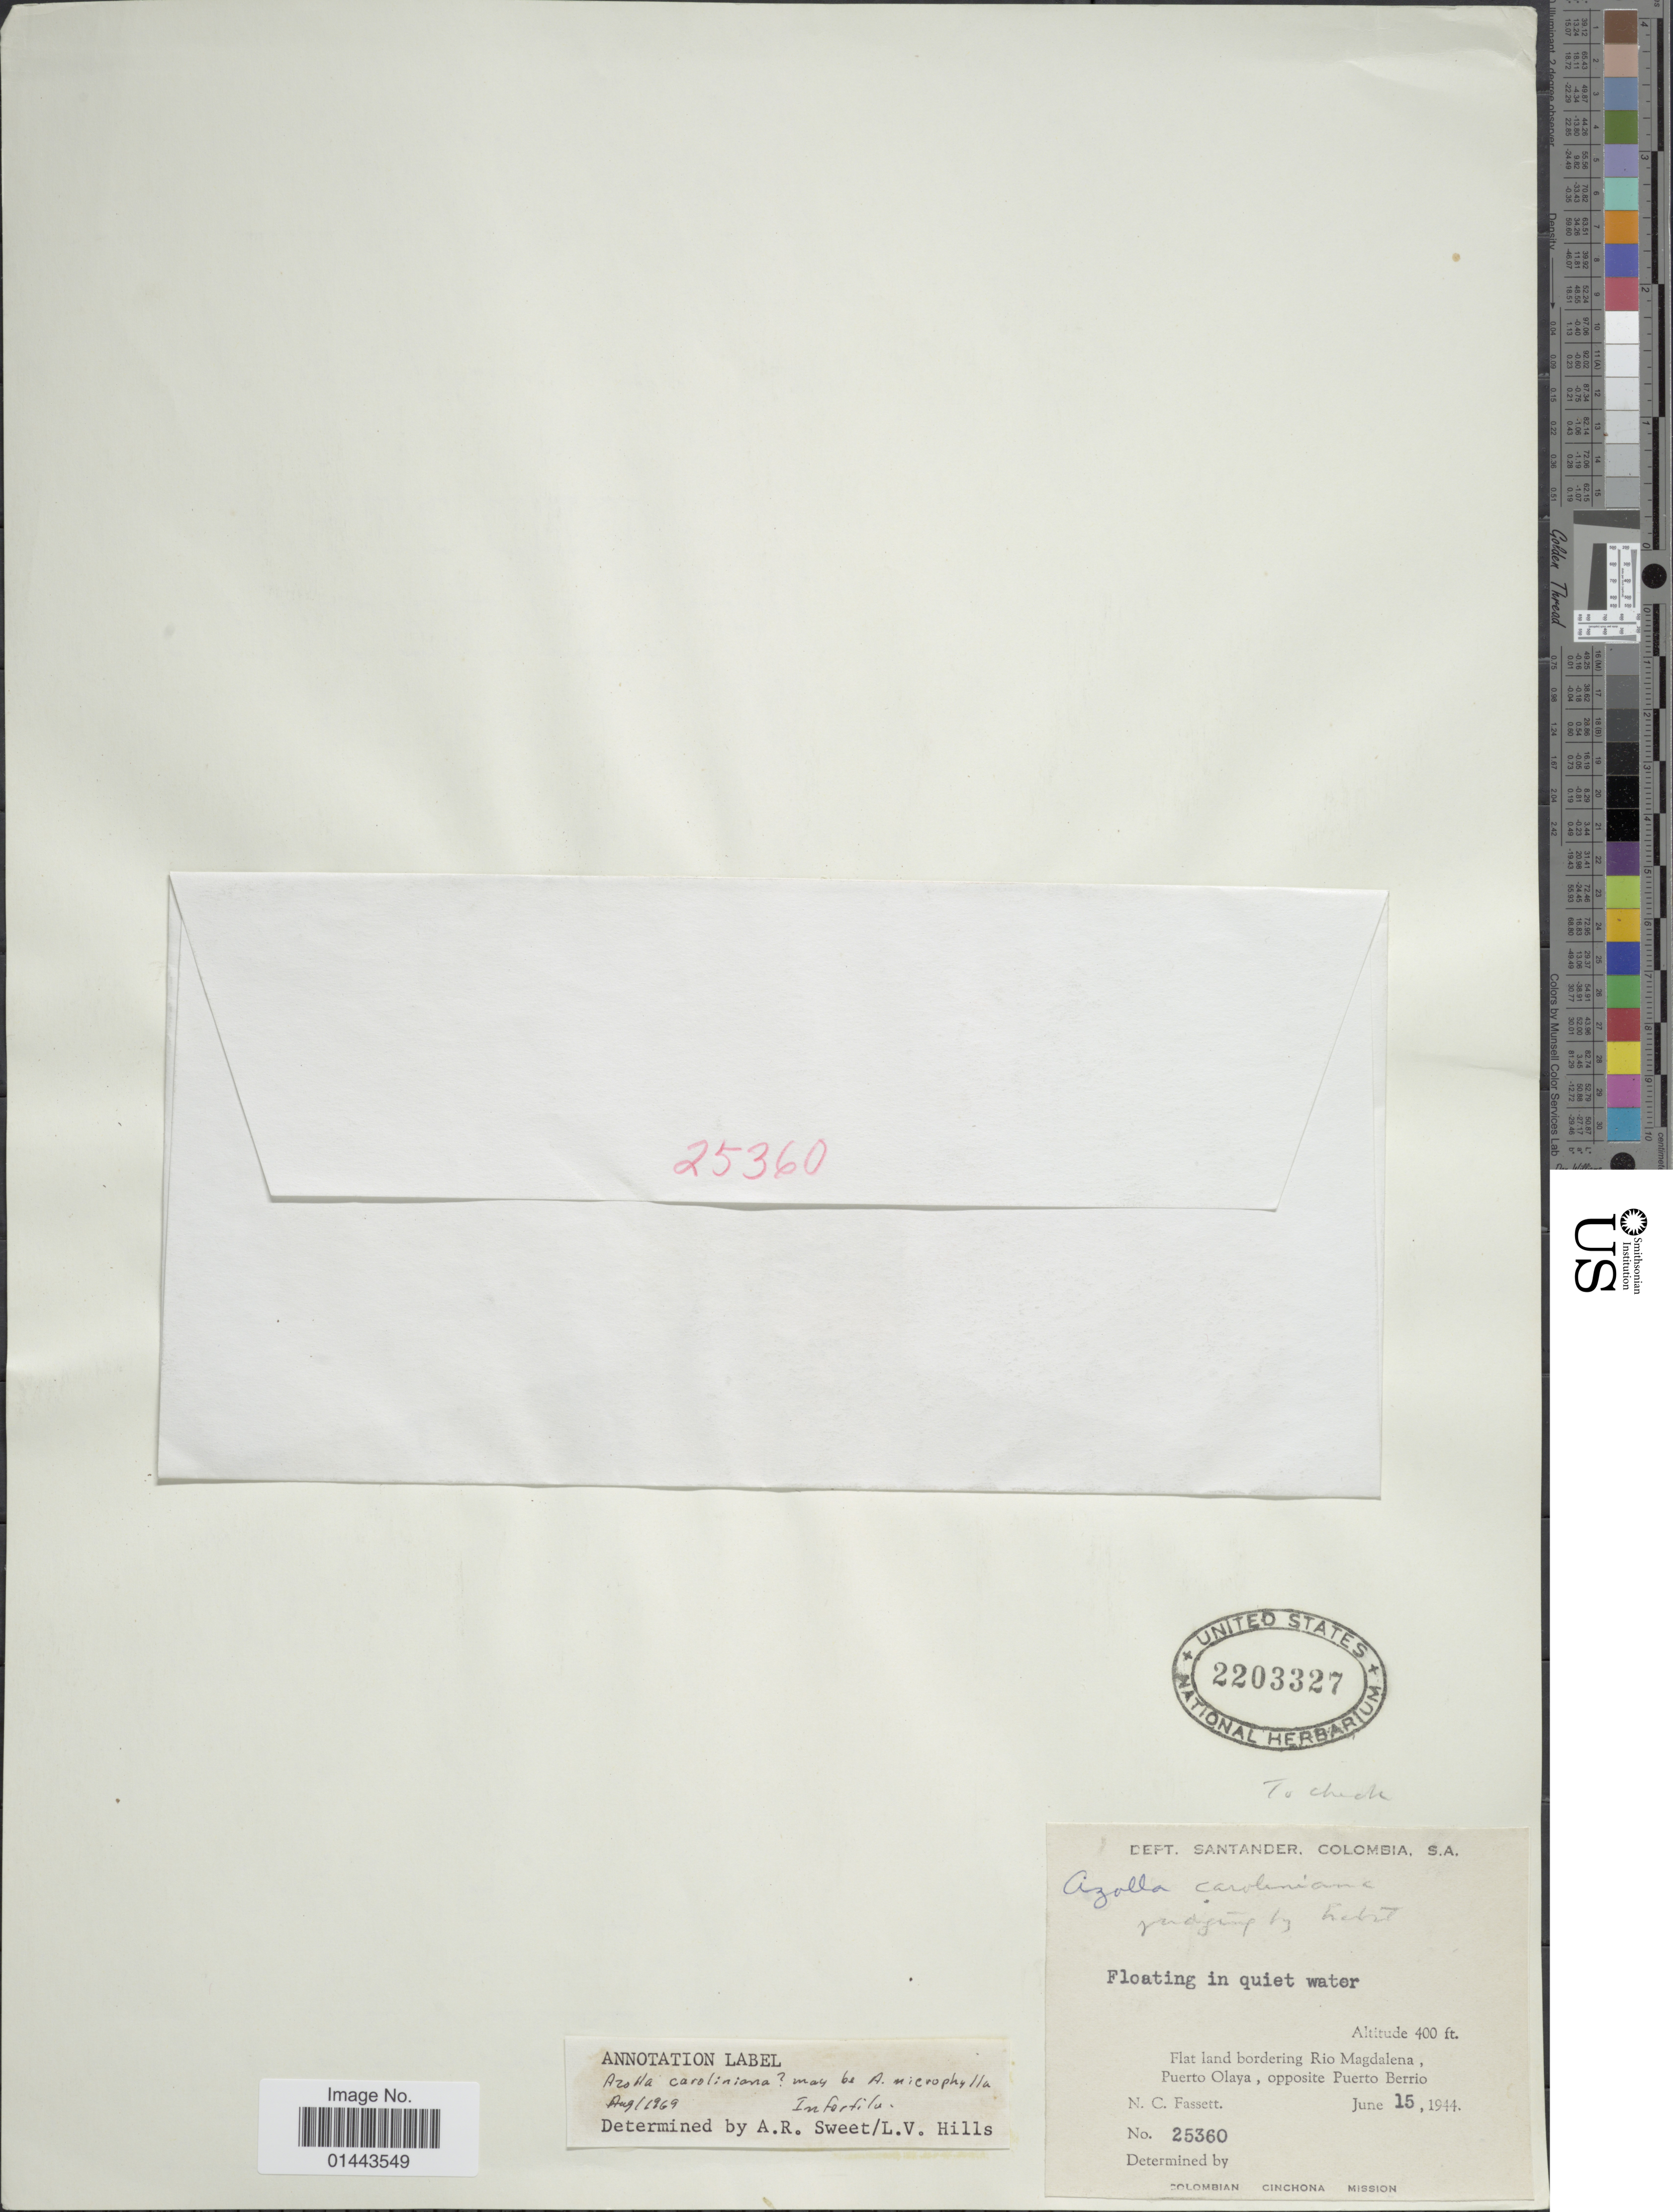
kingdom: Plantae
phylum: Tracheophyta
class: Polypodiopsida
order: Salviniales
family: Salviniaceae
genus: Azolla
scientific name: Azolla caroliniana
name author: Willd.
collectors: N. C. Fassett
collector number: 25360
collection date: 1944-06-15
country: Colombia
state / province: Santander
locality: Floating in quiet water. Flat land bordering Rio Magdalena, Puerto Olaya, opposite Puerto Berrio.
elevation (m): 122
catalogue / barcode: US 2203327